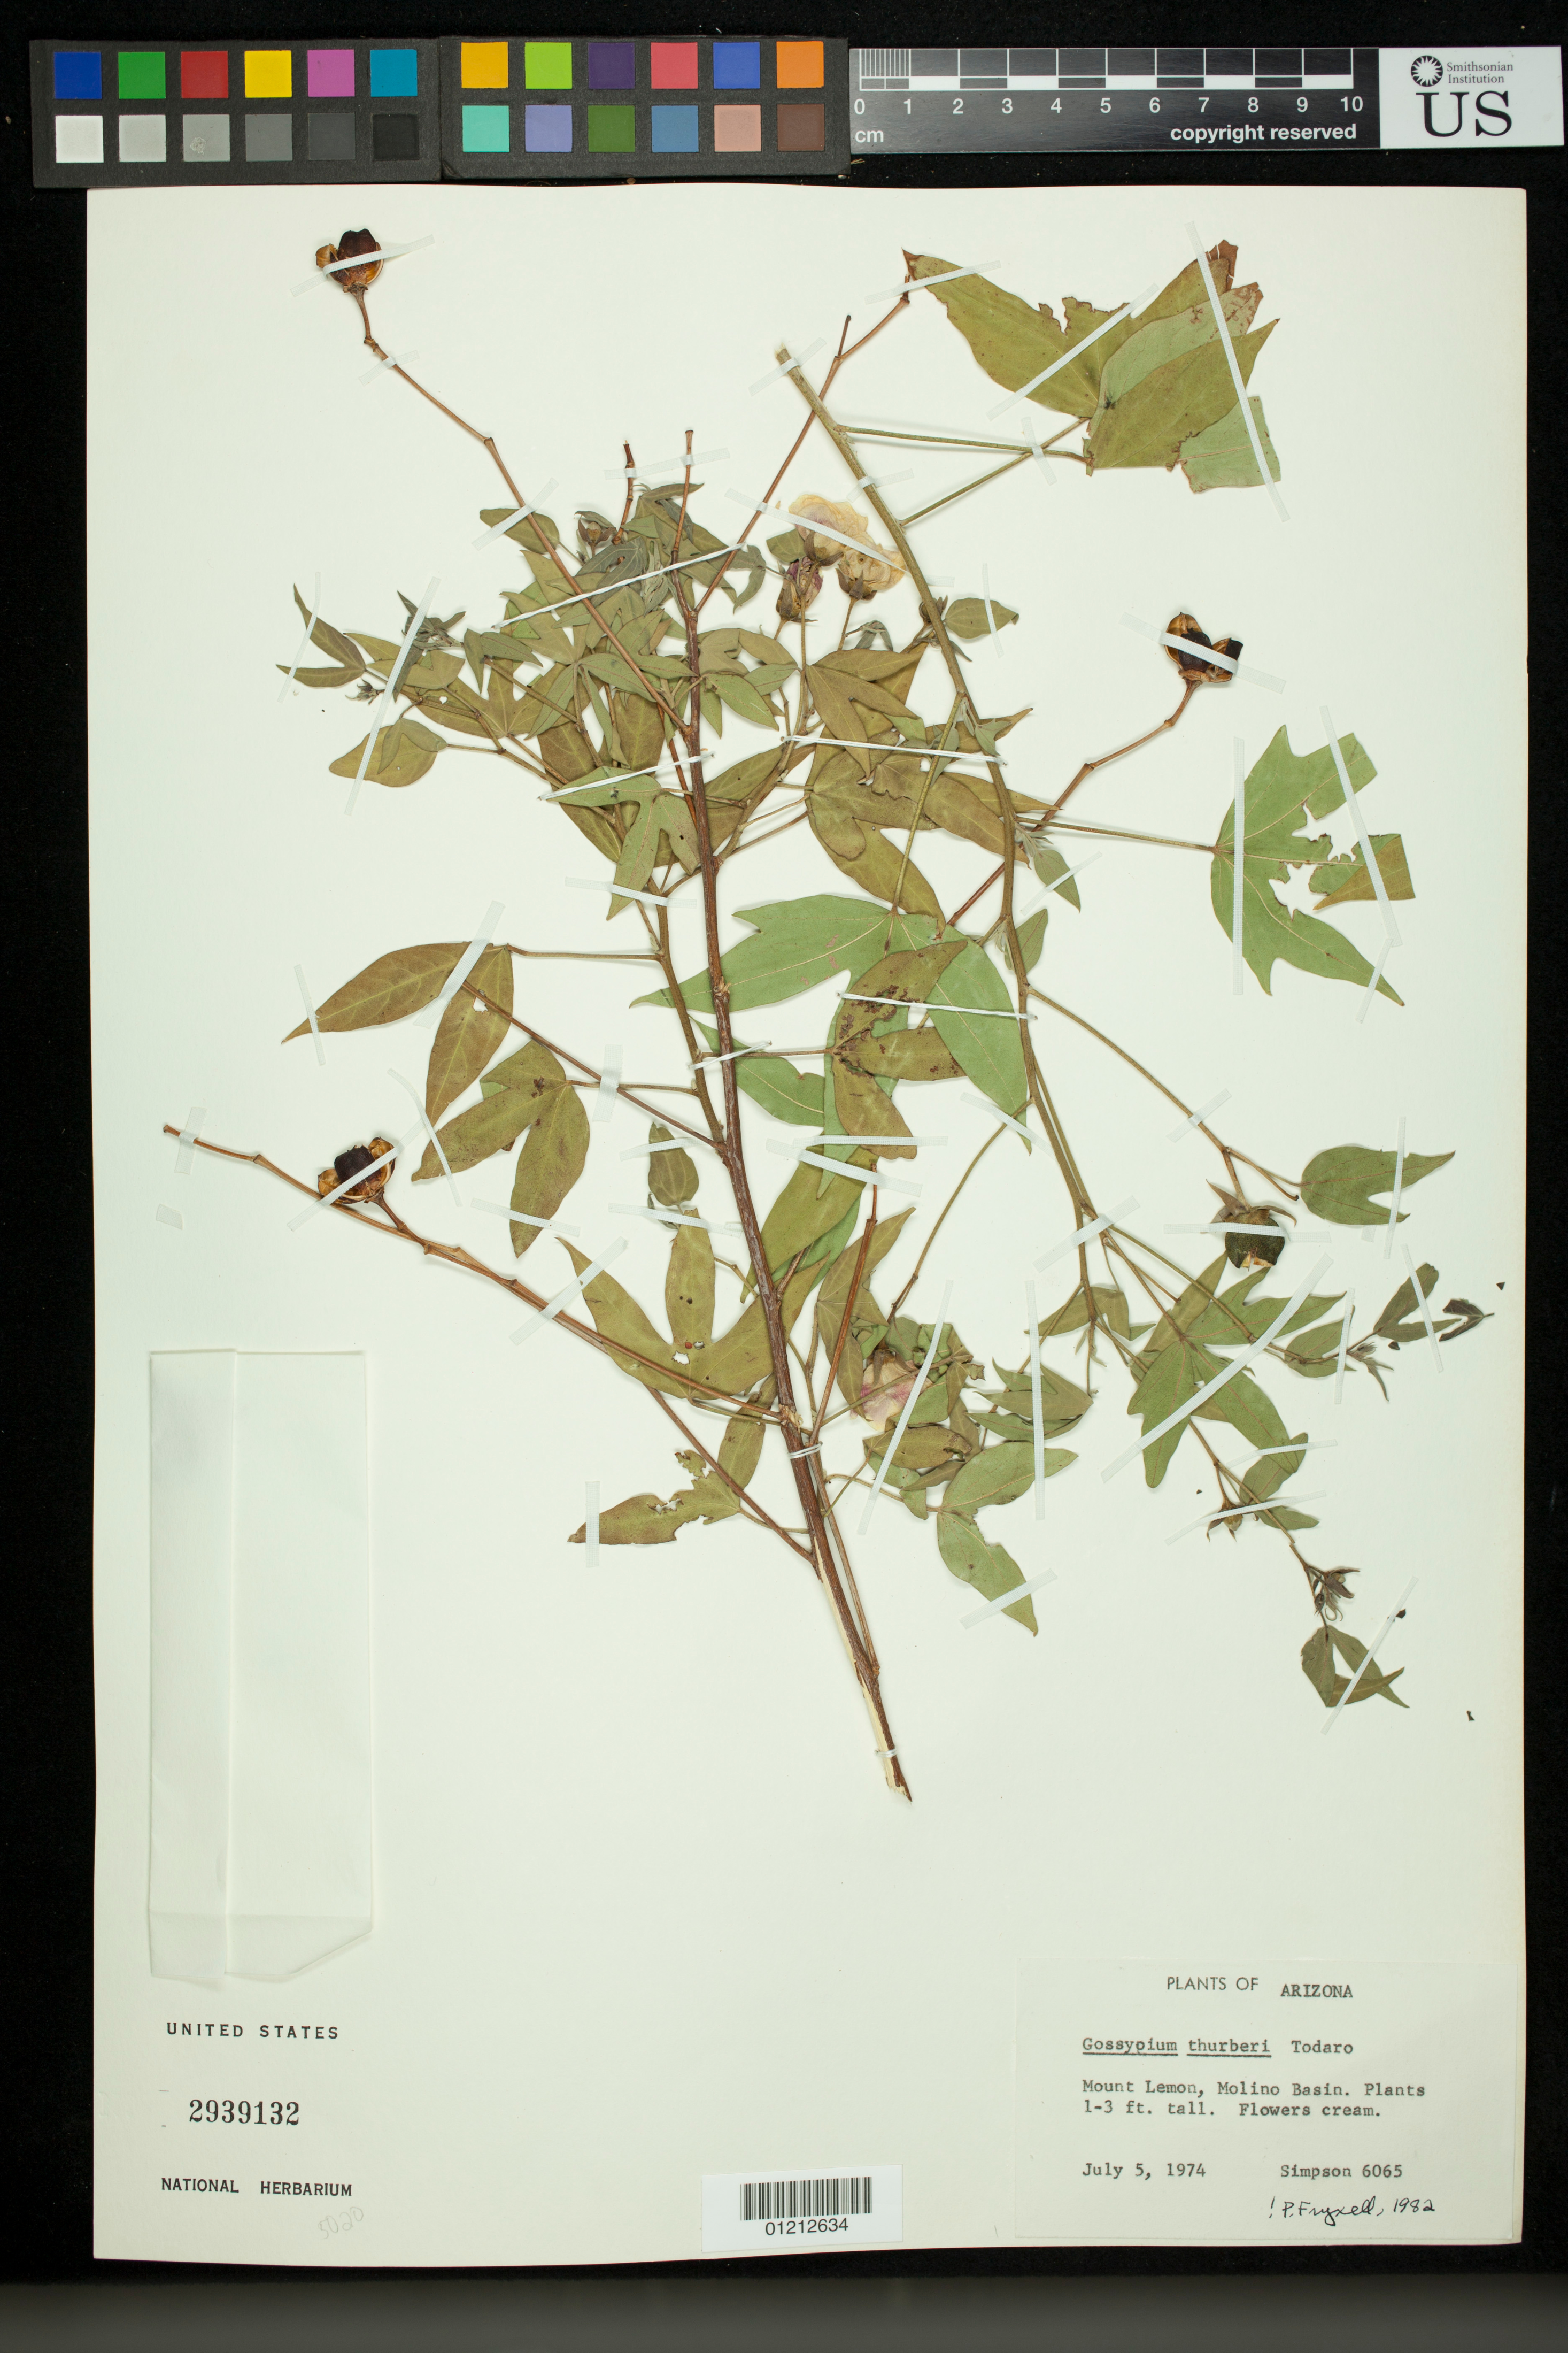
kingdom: Plantae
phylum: Tracheophyta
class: Magnoliopsida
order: Malvales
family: Malvaceae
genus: Gossypium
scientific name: Gossypium thurberi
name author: Tod.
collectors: Simpson, --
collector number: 6065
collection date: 1974-07-05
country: United States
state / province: Arizona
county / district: Pima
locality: Mount Lemon, Molino Basin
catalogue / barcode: US 2939132